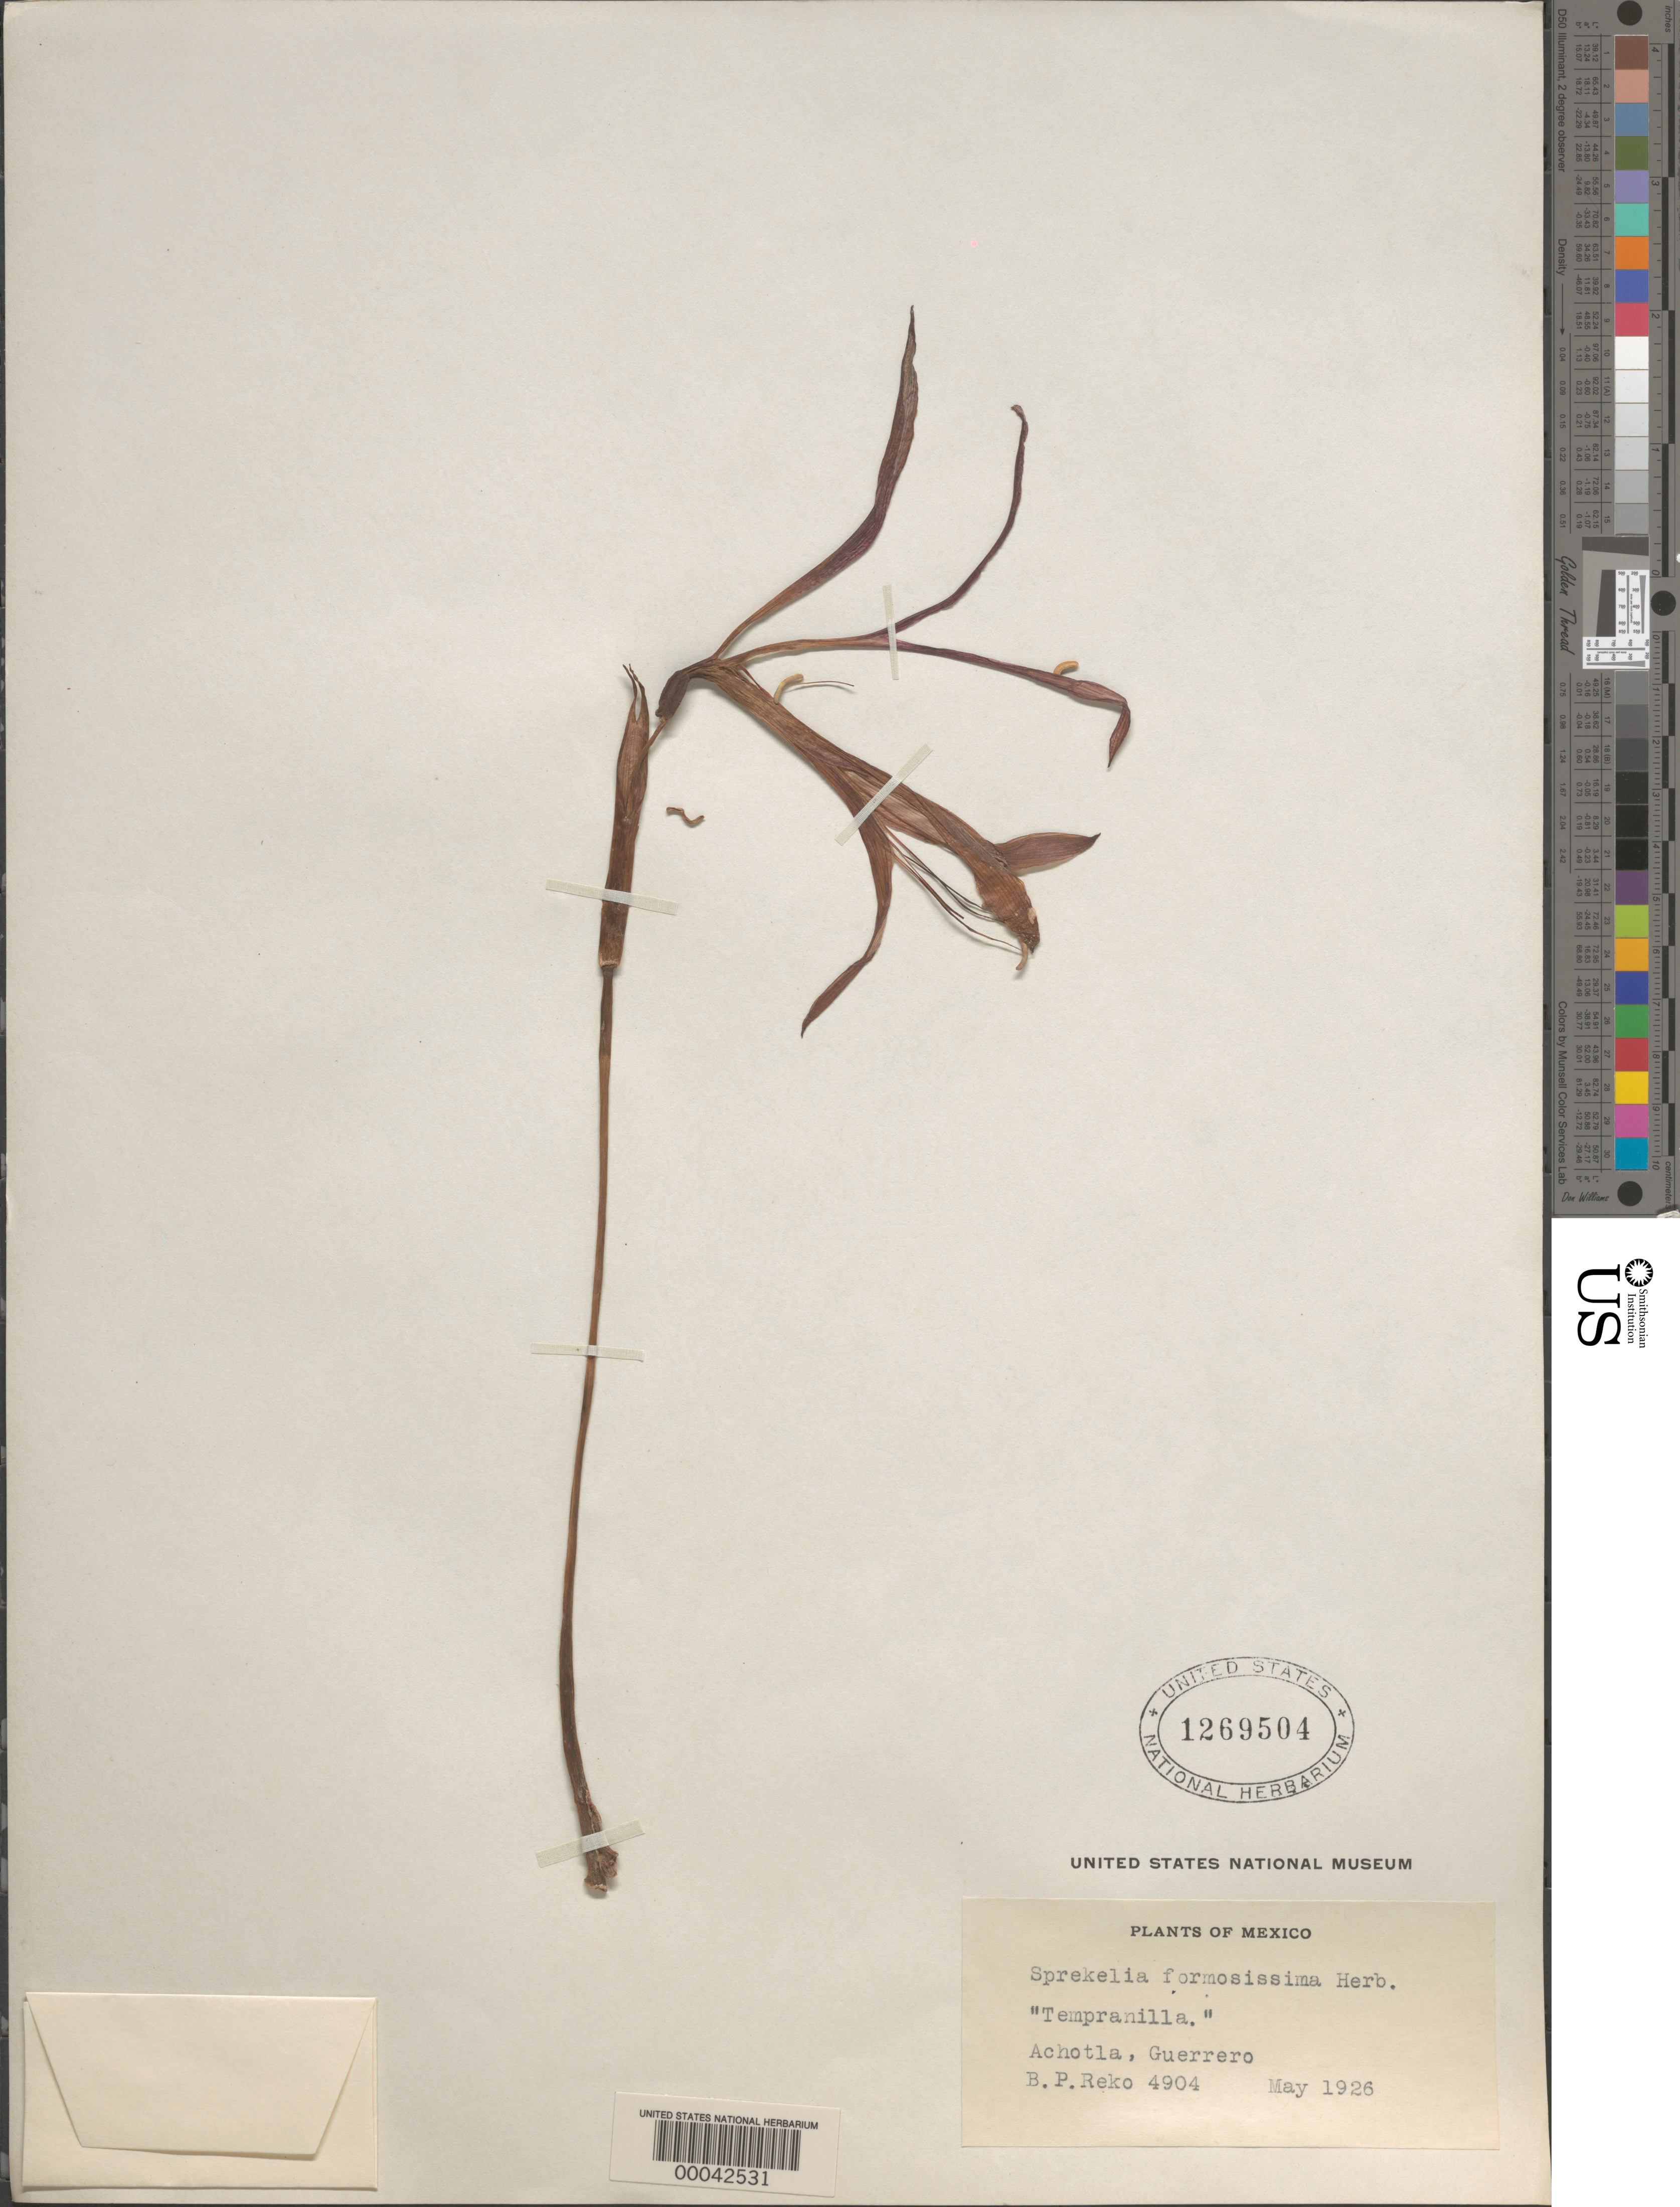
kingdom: Plantae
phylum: Tracheophyta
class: Liliopsida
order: Asparagales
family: Amaryllidaceae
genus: Sprekelia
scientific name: Sprekelia formosissima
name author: (L.) Herb.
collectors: B. P. Reko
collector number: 4904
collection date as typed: May 1926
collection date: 1926-05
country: Mexico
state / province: Guerrero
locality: Achotla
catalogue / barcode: US 1269504